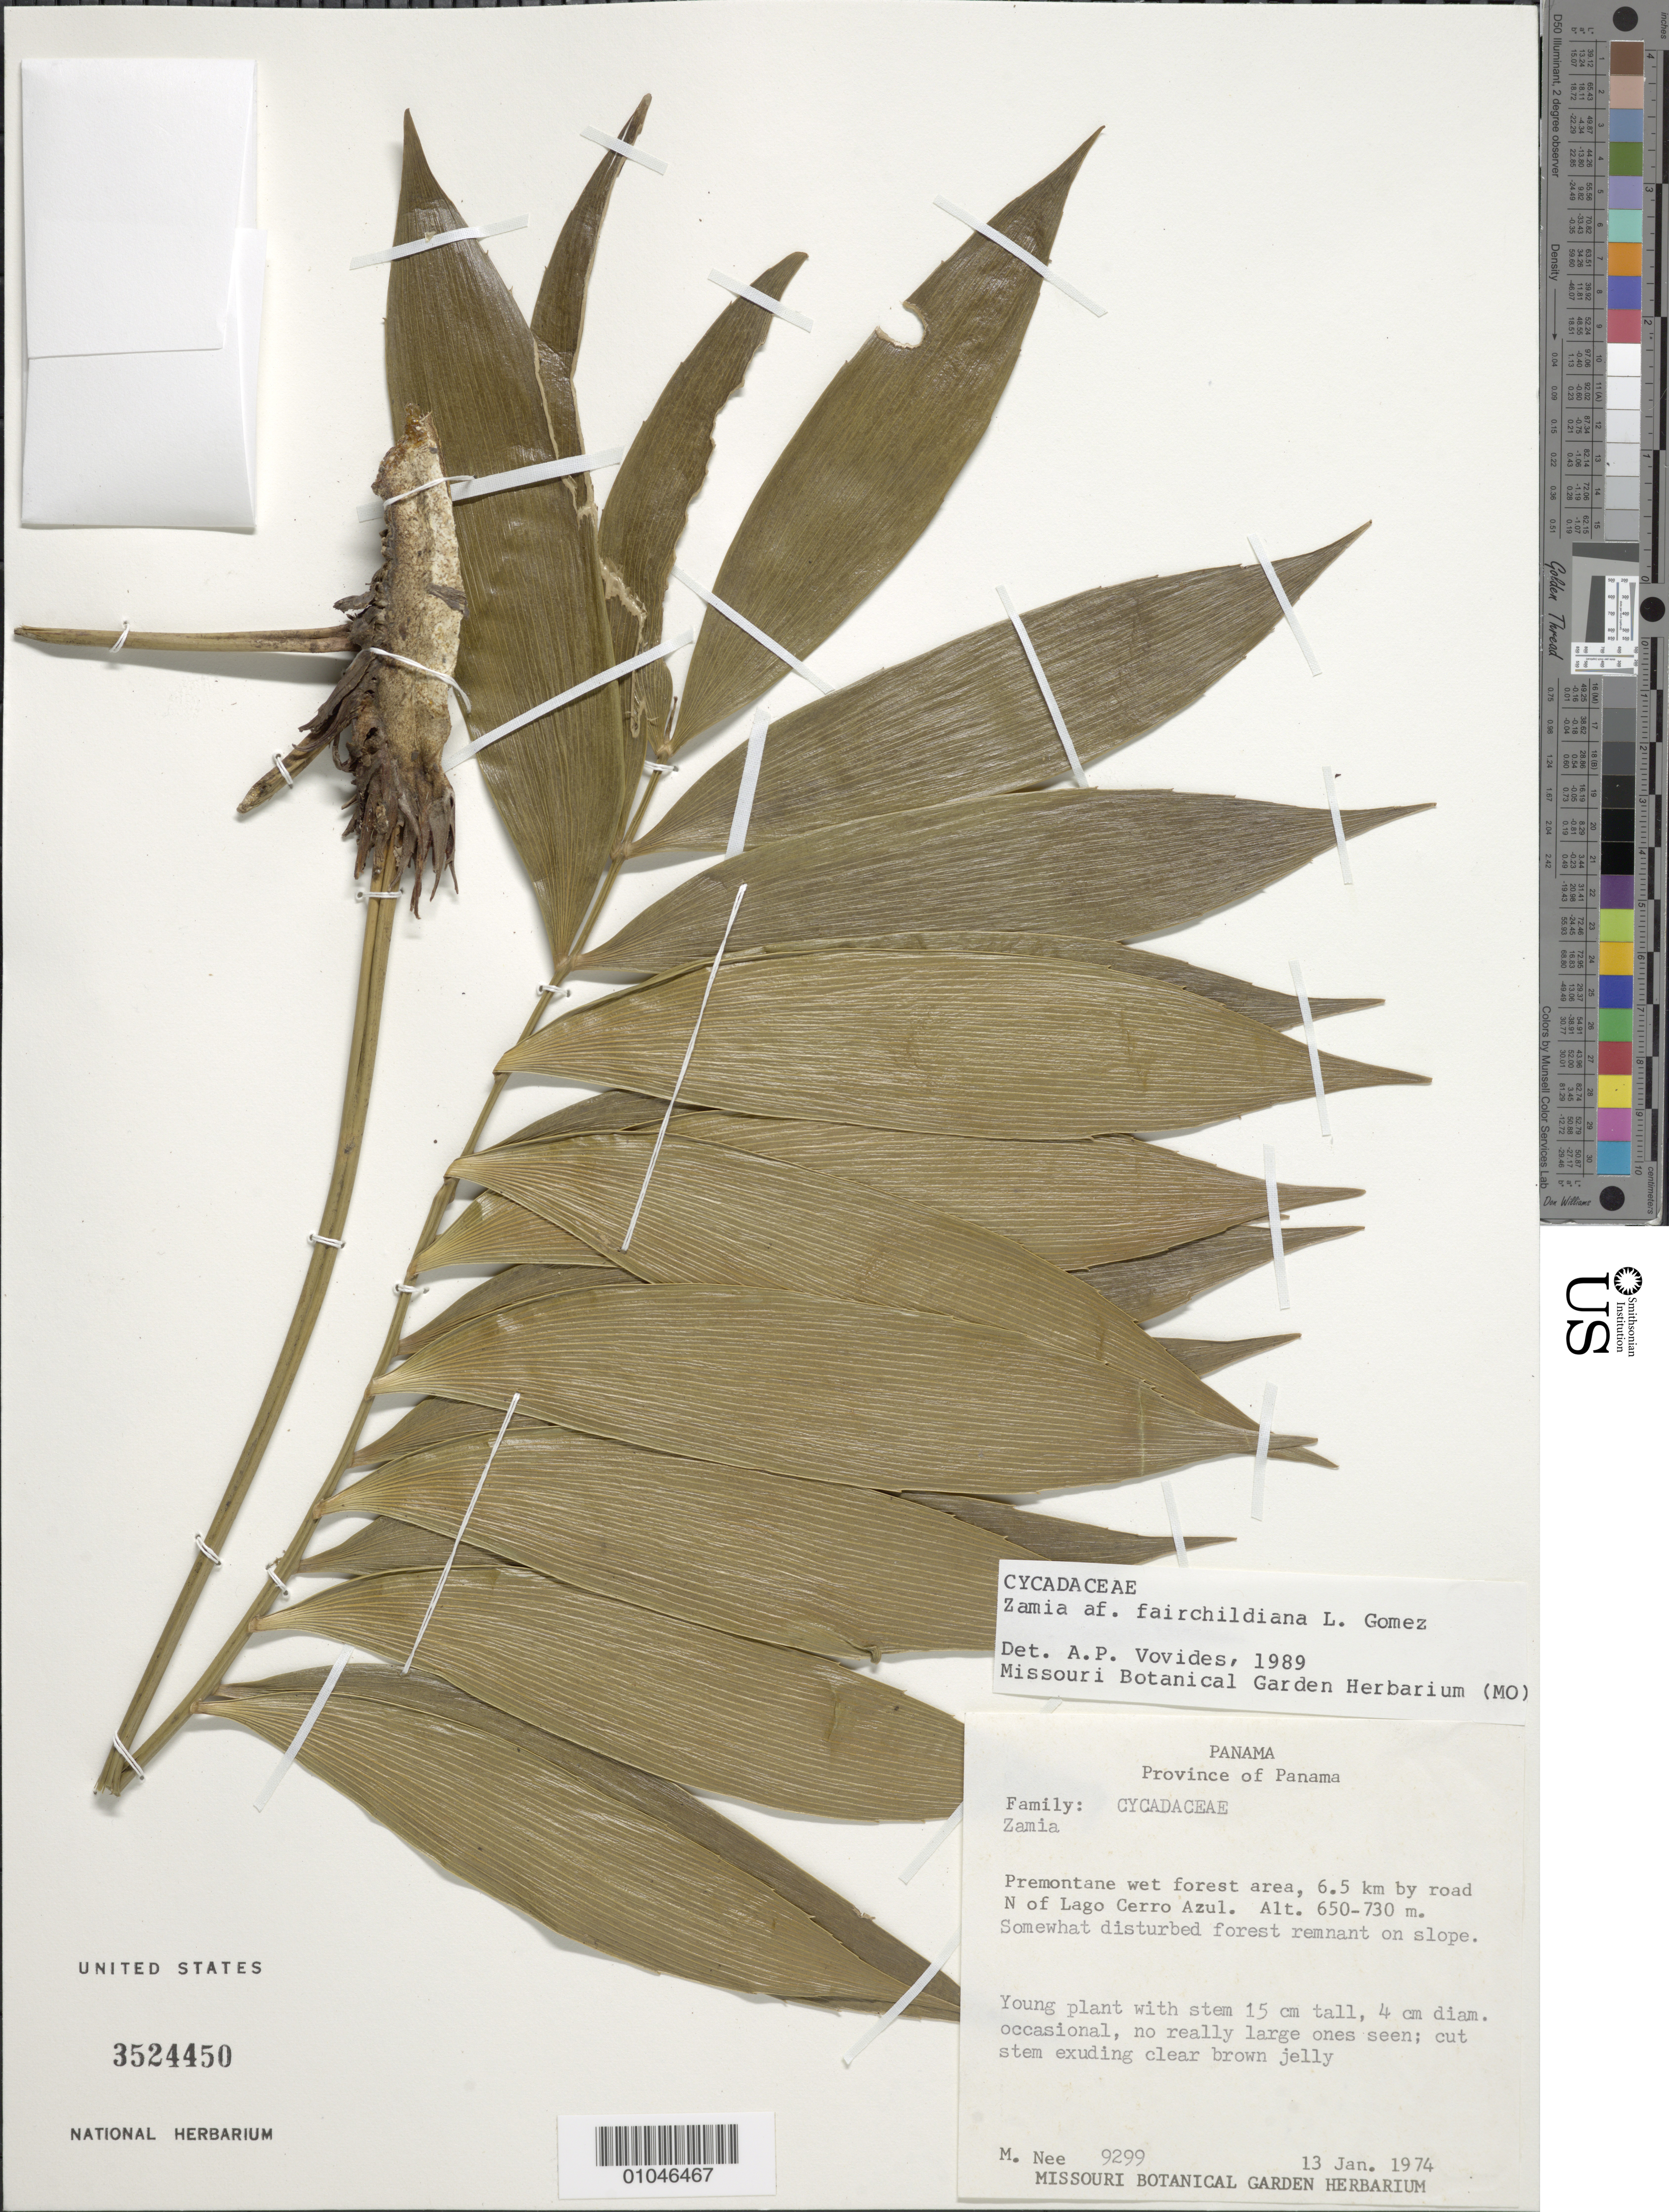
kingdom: Plantae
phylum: Tracheophyta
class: Cycadopsida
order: Cycadales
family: Zamiaceae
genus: Zamia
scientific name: Zamia fairchildiana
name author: L.D. Gómez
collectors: M. Nee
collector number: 9299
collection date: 1974-01-13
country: Panama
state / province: Panamá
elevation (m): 650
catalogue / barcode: US 3524450